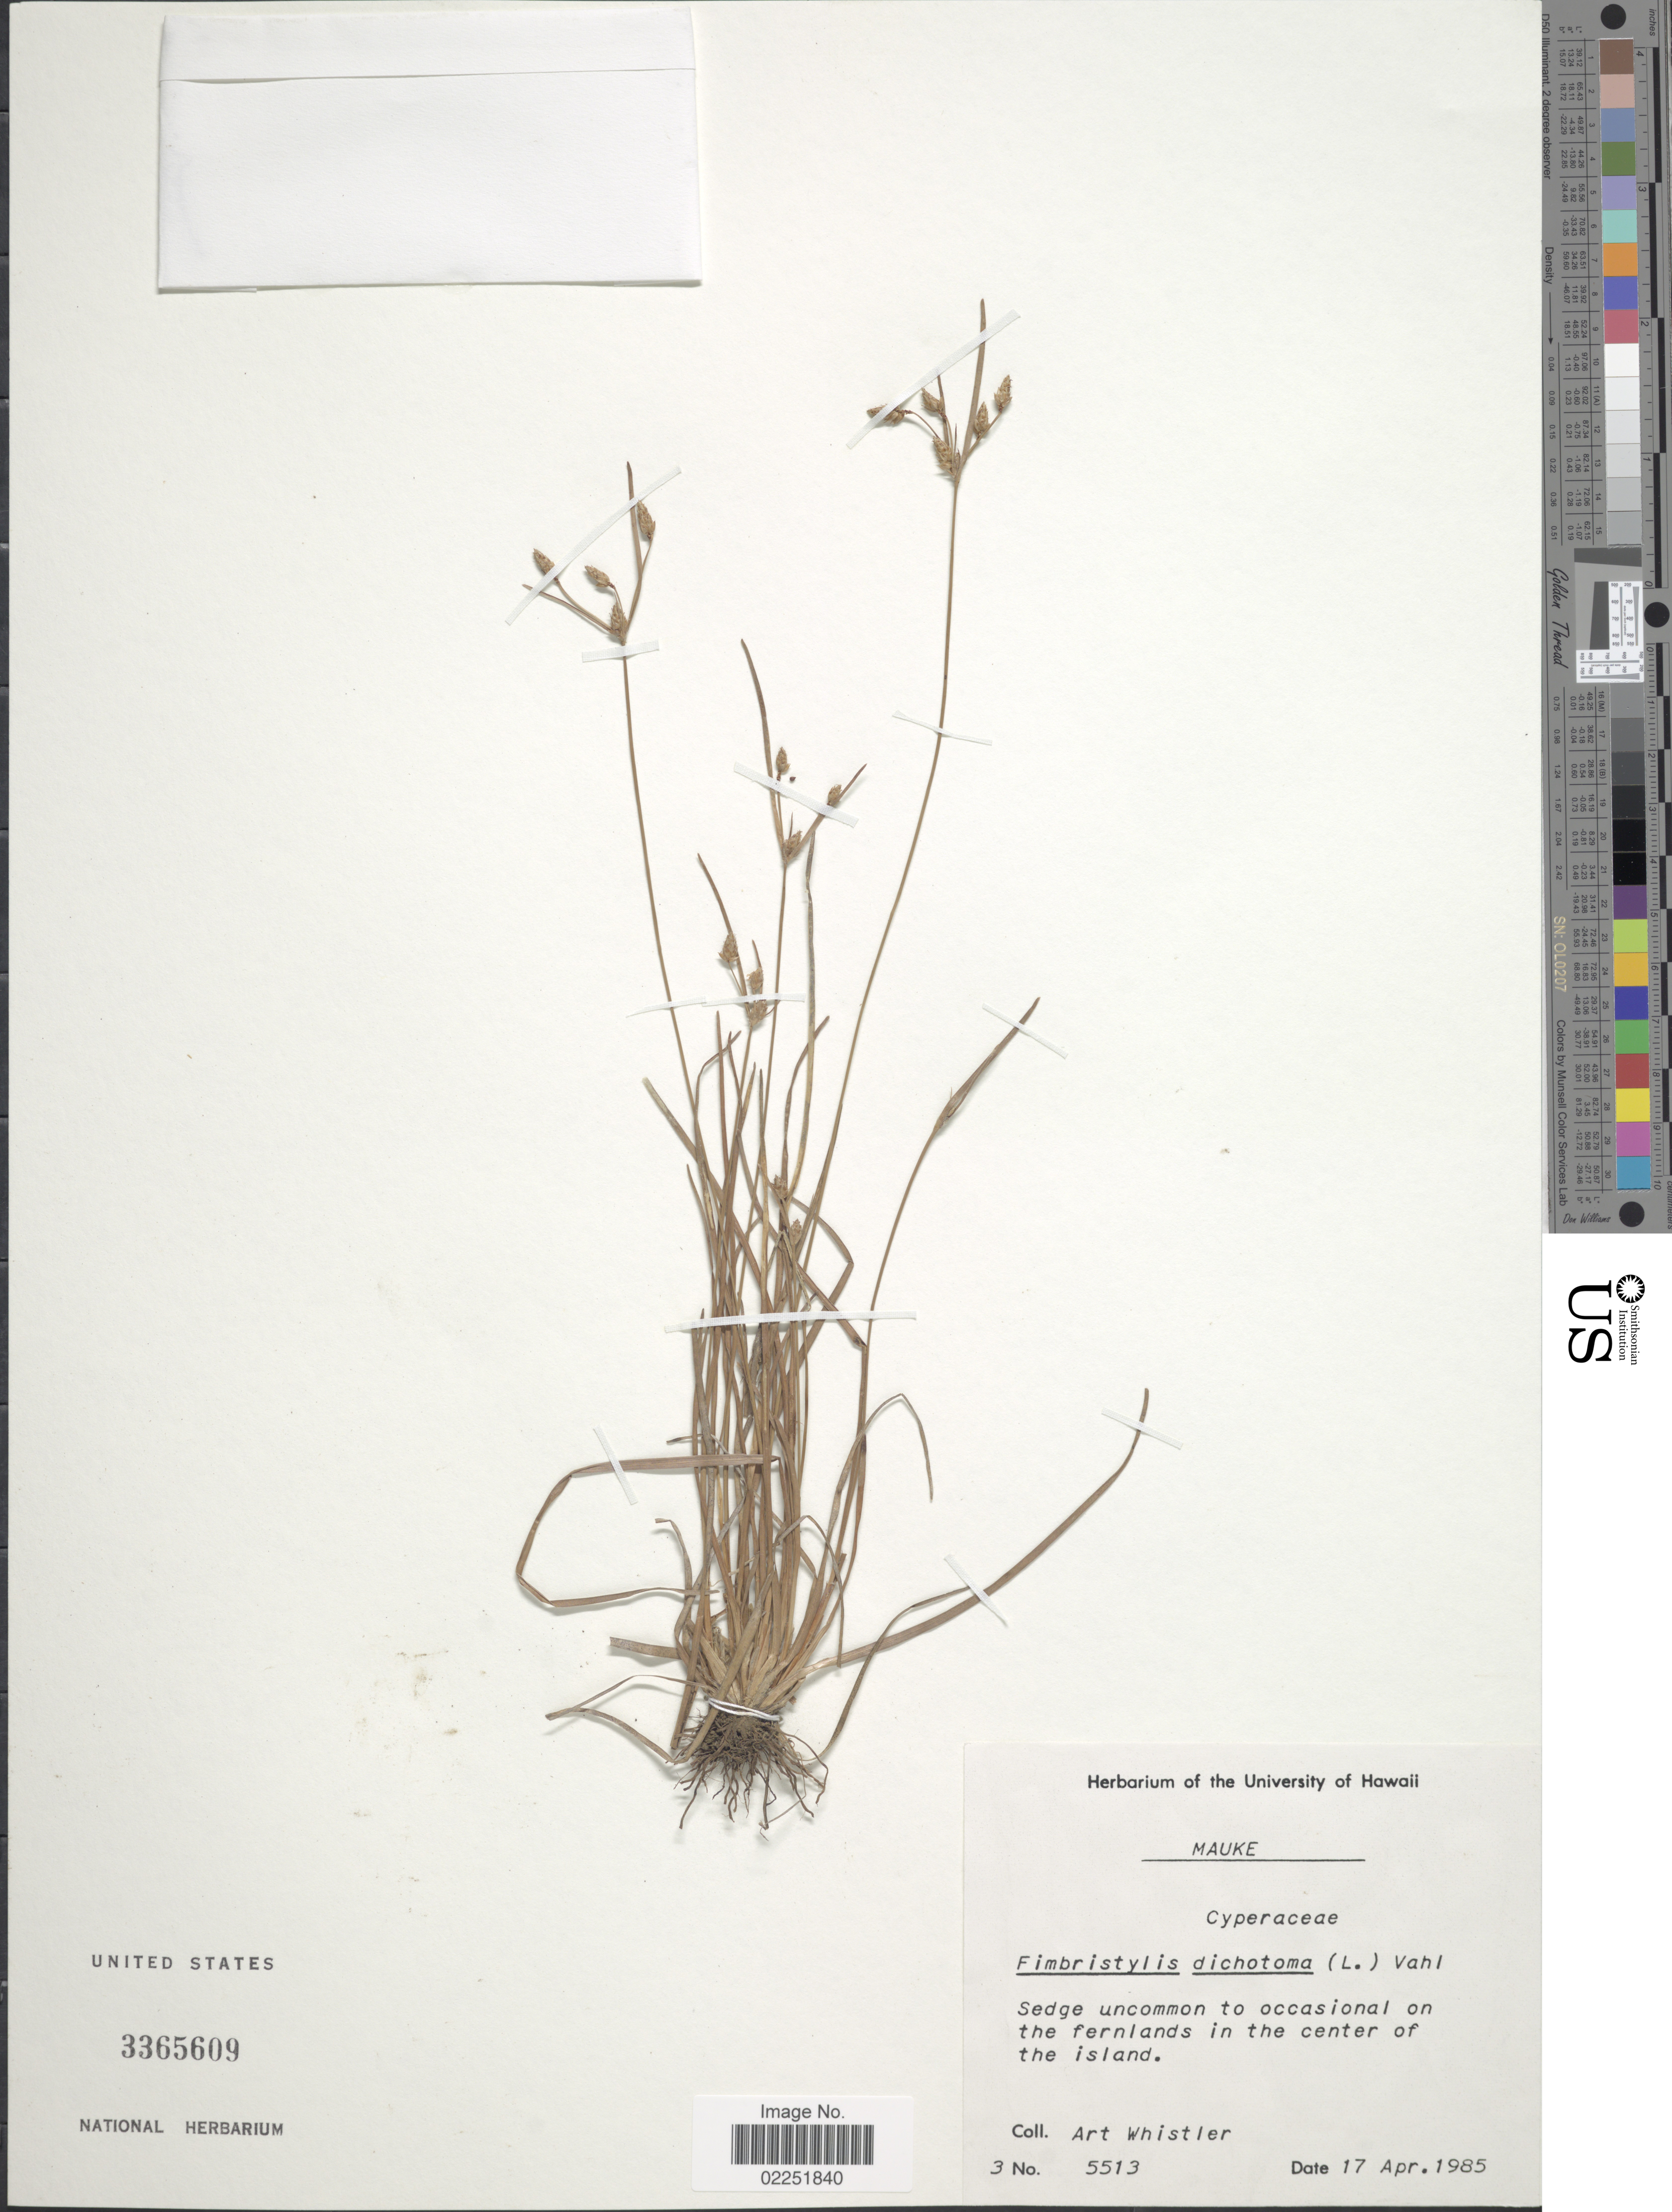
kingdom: Plantae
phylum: Tracheophyta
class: Liliopsida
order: Poales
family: Cyperaceae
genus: Fimbristylis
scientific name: Fimbristylis dichotoma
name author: (L.) Vahl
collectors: A. Whistler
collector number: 5513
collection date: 1985-04-17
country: Cook Islands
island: Mauke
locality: In the fernlands in the center of the island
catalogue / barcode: US 3365609